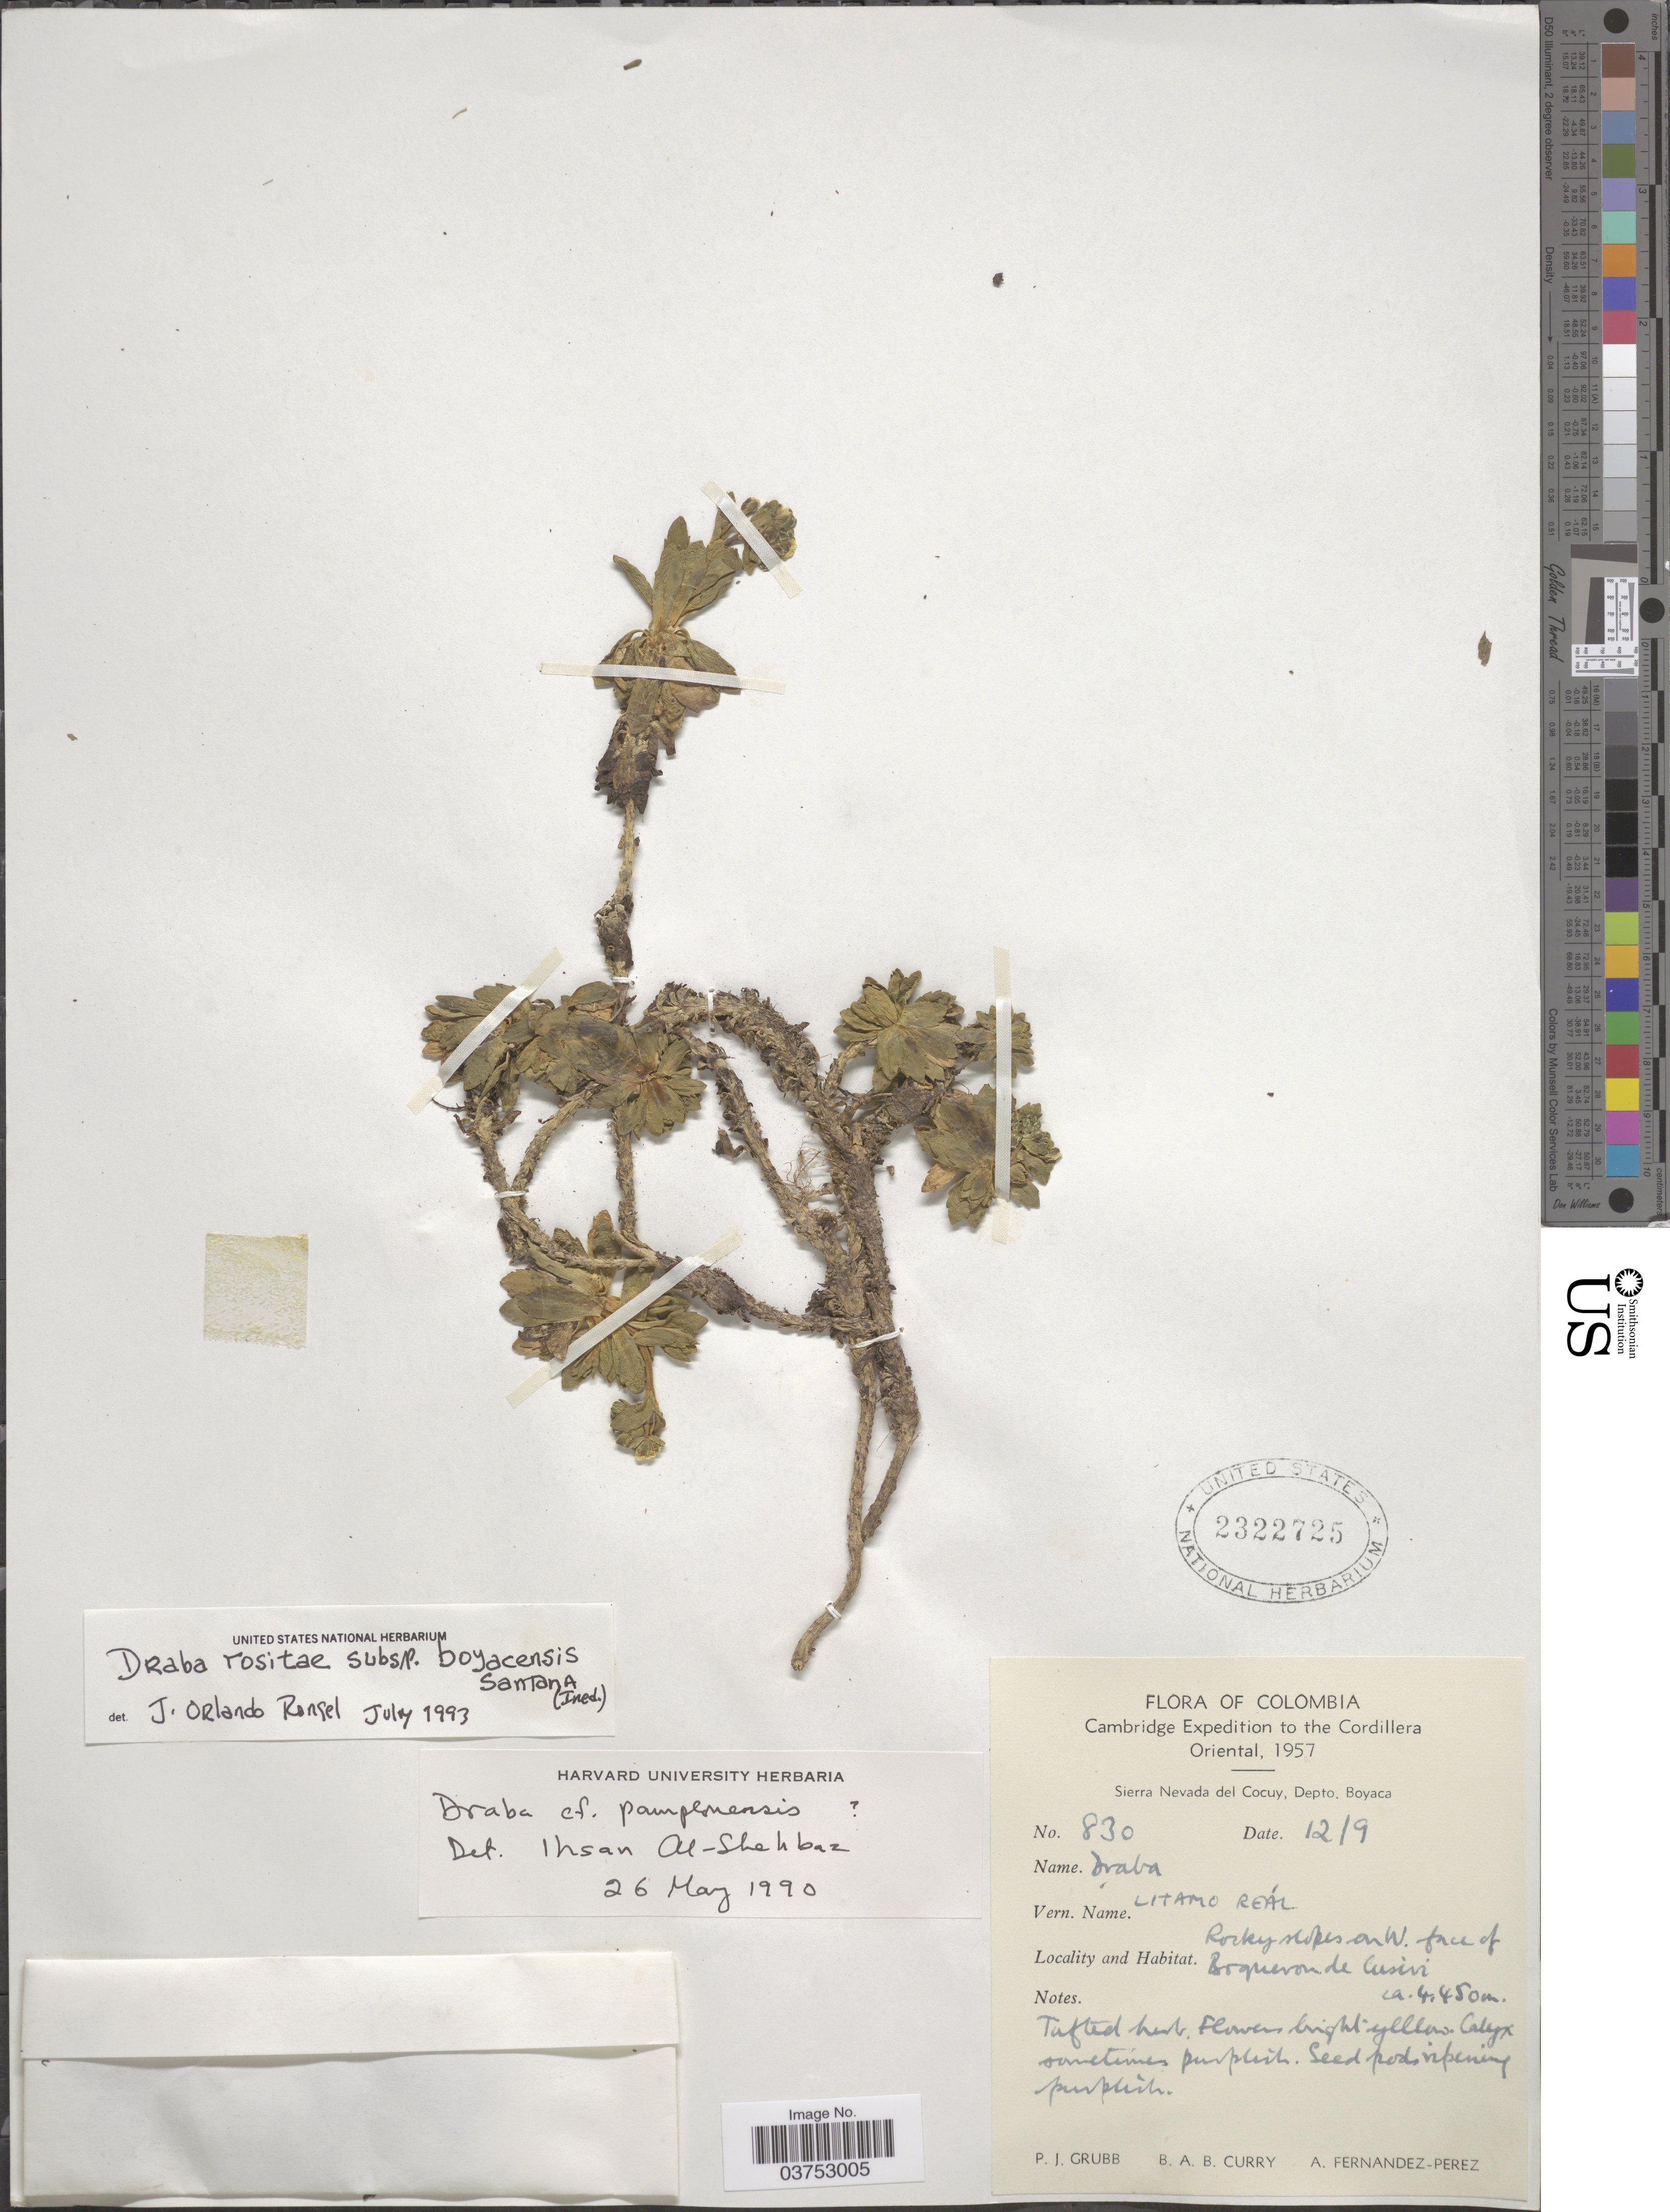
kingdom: Plantae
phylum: Tracheophyta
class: Magnoliopsida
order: Brassicales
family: Brassicaceae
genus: Draba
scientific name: Draba rositae subsp. boyacensis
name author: E. Santana & J.O. Rangel ex Luteyn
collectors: P. J. Grubb, B. A. B. Curry & A. Fernández-Pérez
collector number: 830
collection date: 1957-09-12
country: Colombia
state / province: Boyacá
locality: Cordillera Oriental. Sierra Nevada del Cocuy, Depto. Boyaca. Rocky slopes on W. face of Boqueron de Cusiri.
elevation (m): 4450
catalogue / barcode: US 2322725